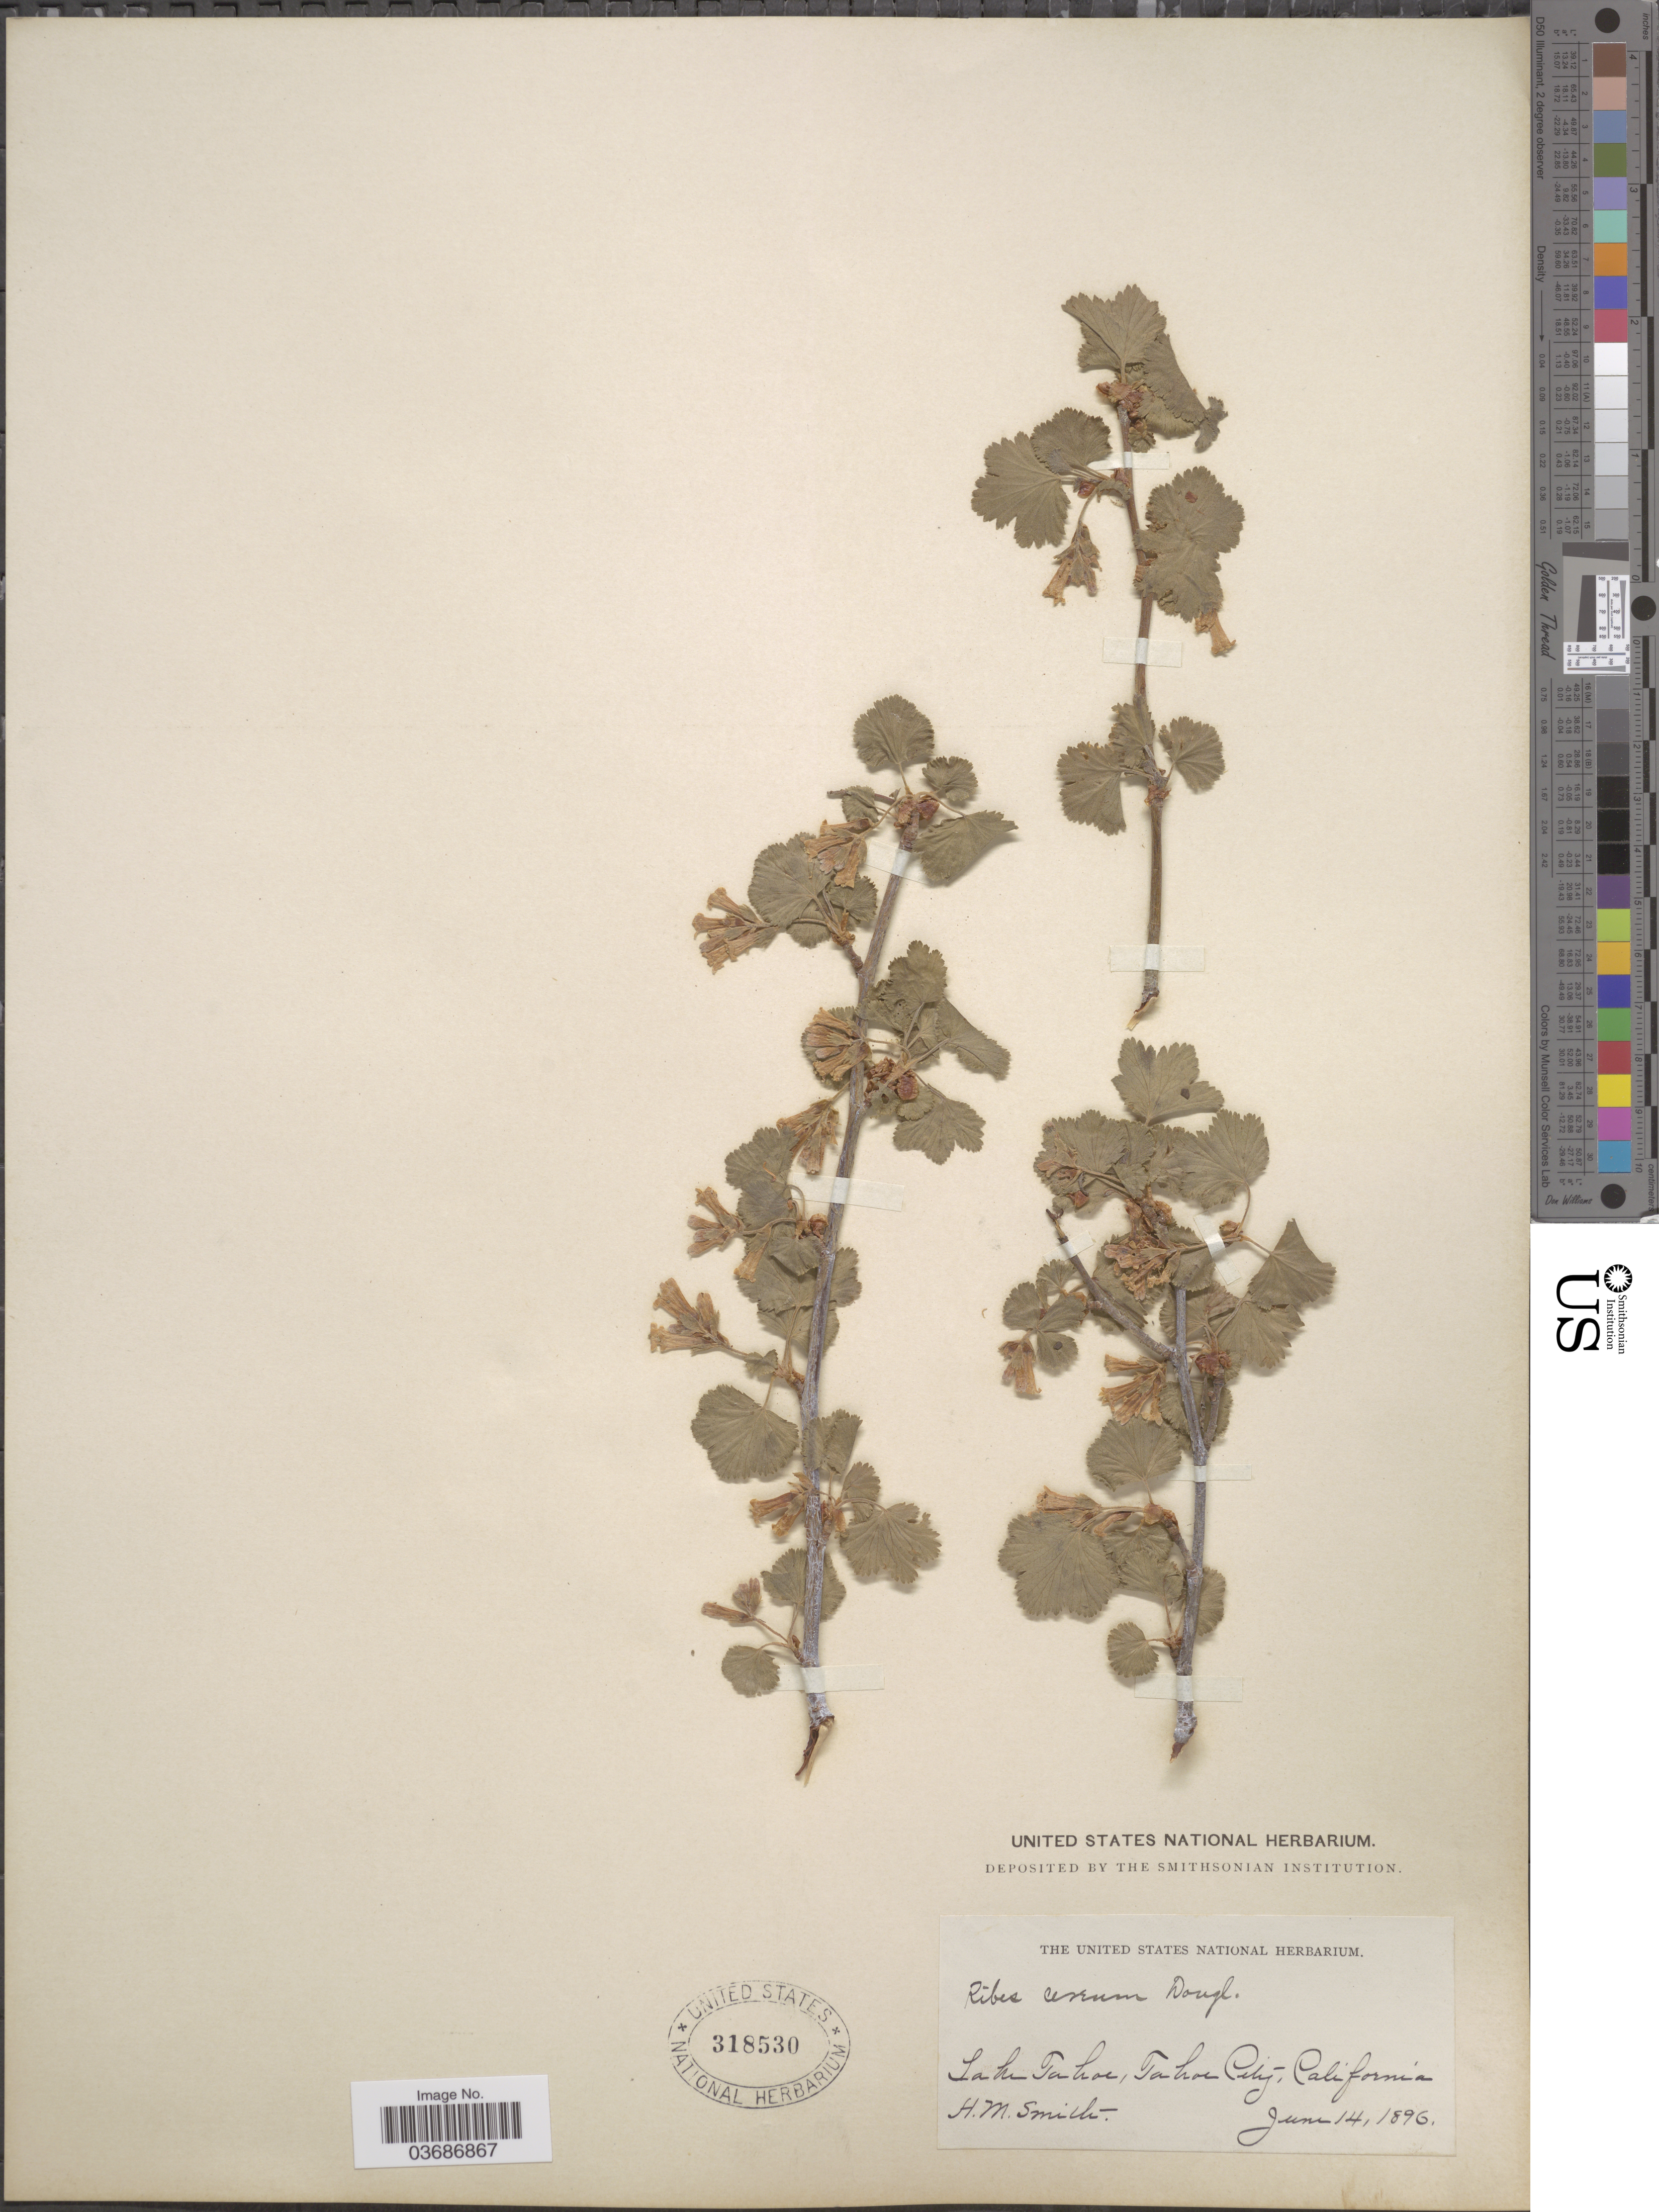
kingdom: Plantae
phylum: Tracheophyta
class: Magnoliopsida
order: Saxifragales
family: Grossulariaceae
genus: Ribes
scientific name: Ribes cereum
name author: Douglas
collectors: H. M. Smith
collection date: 1896-06-14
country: United States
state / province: California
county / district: Placer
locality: Lake Tahoe, Tahoe City.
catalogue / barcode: US 318530